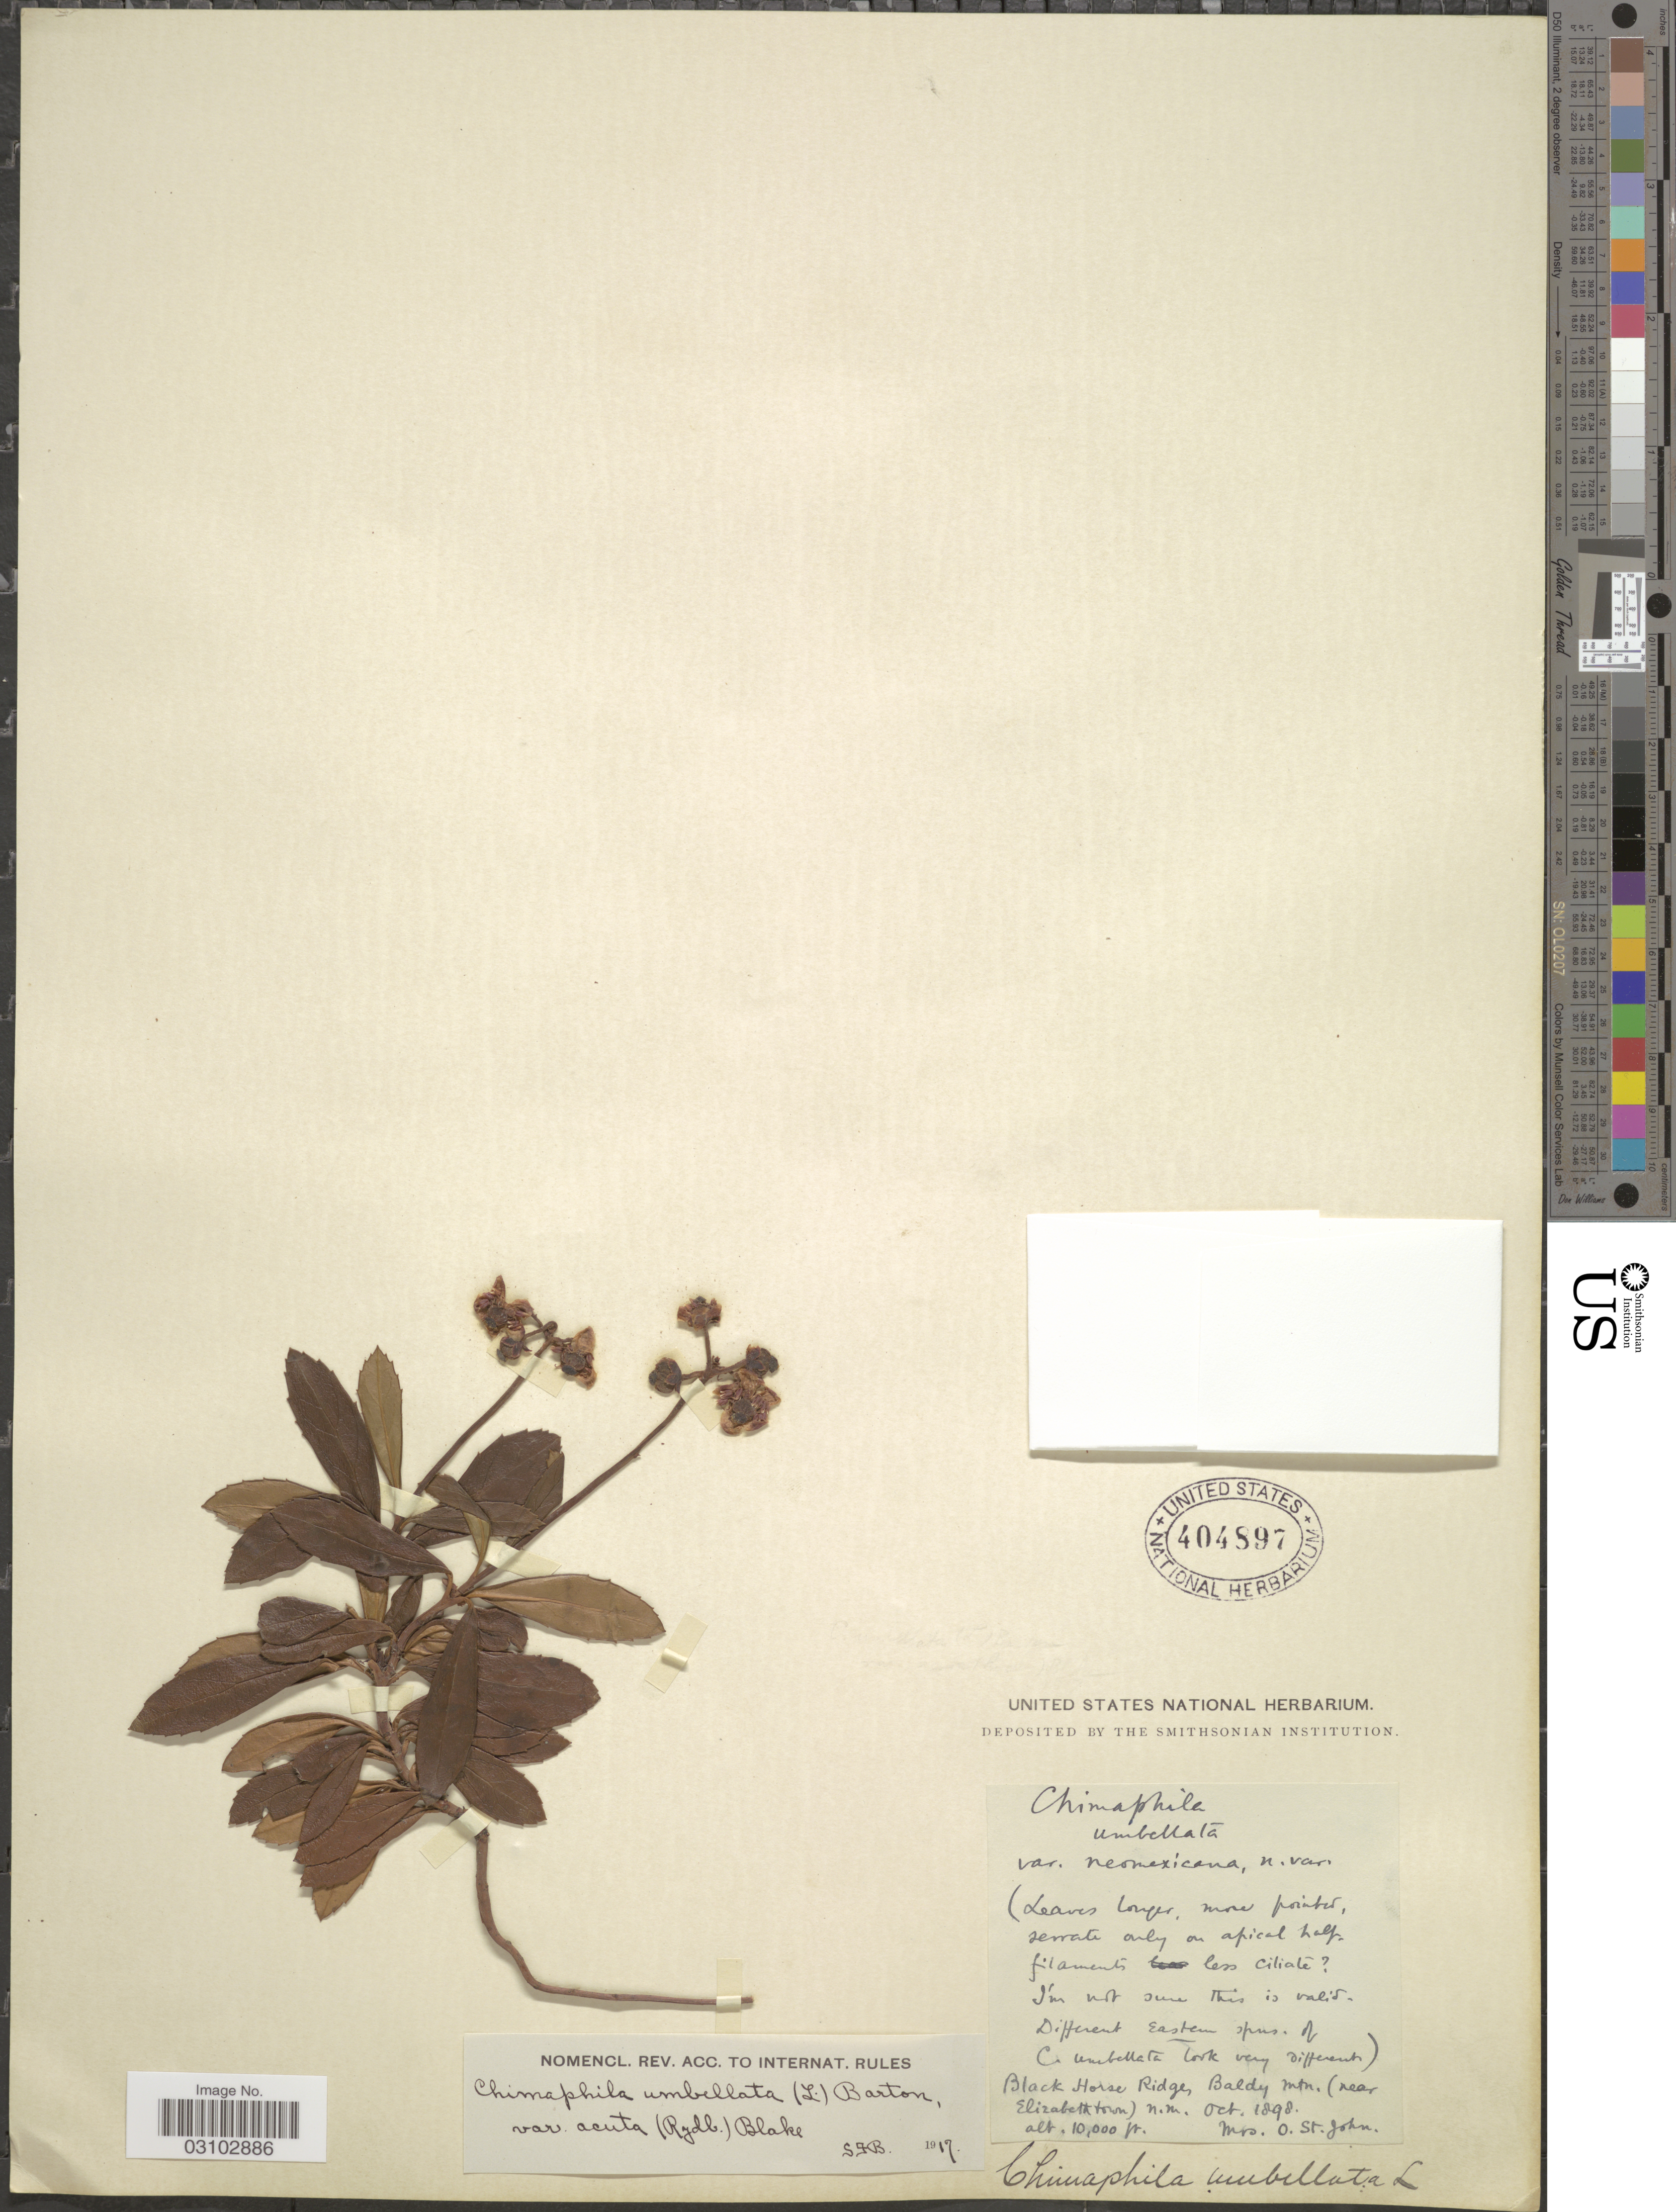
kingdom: Plantae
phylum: Tracheophyta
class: Magnoliopsida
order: Ericales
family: Ericaceae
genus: Chimaphila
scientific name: Chimaphila umbellata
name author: (L.) W.P.C. Barton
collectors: O. St. John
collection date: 1898-10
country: United States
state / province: New Mexico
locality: Black Horse Ridge, Baldy Mtn. (near Elizabeth town).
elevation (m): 3048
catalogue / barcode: US 404897